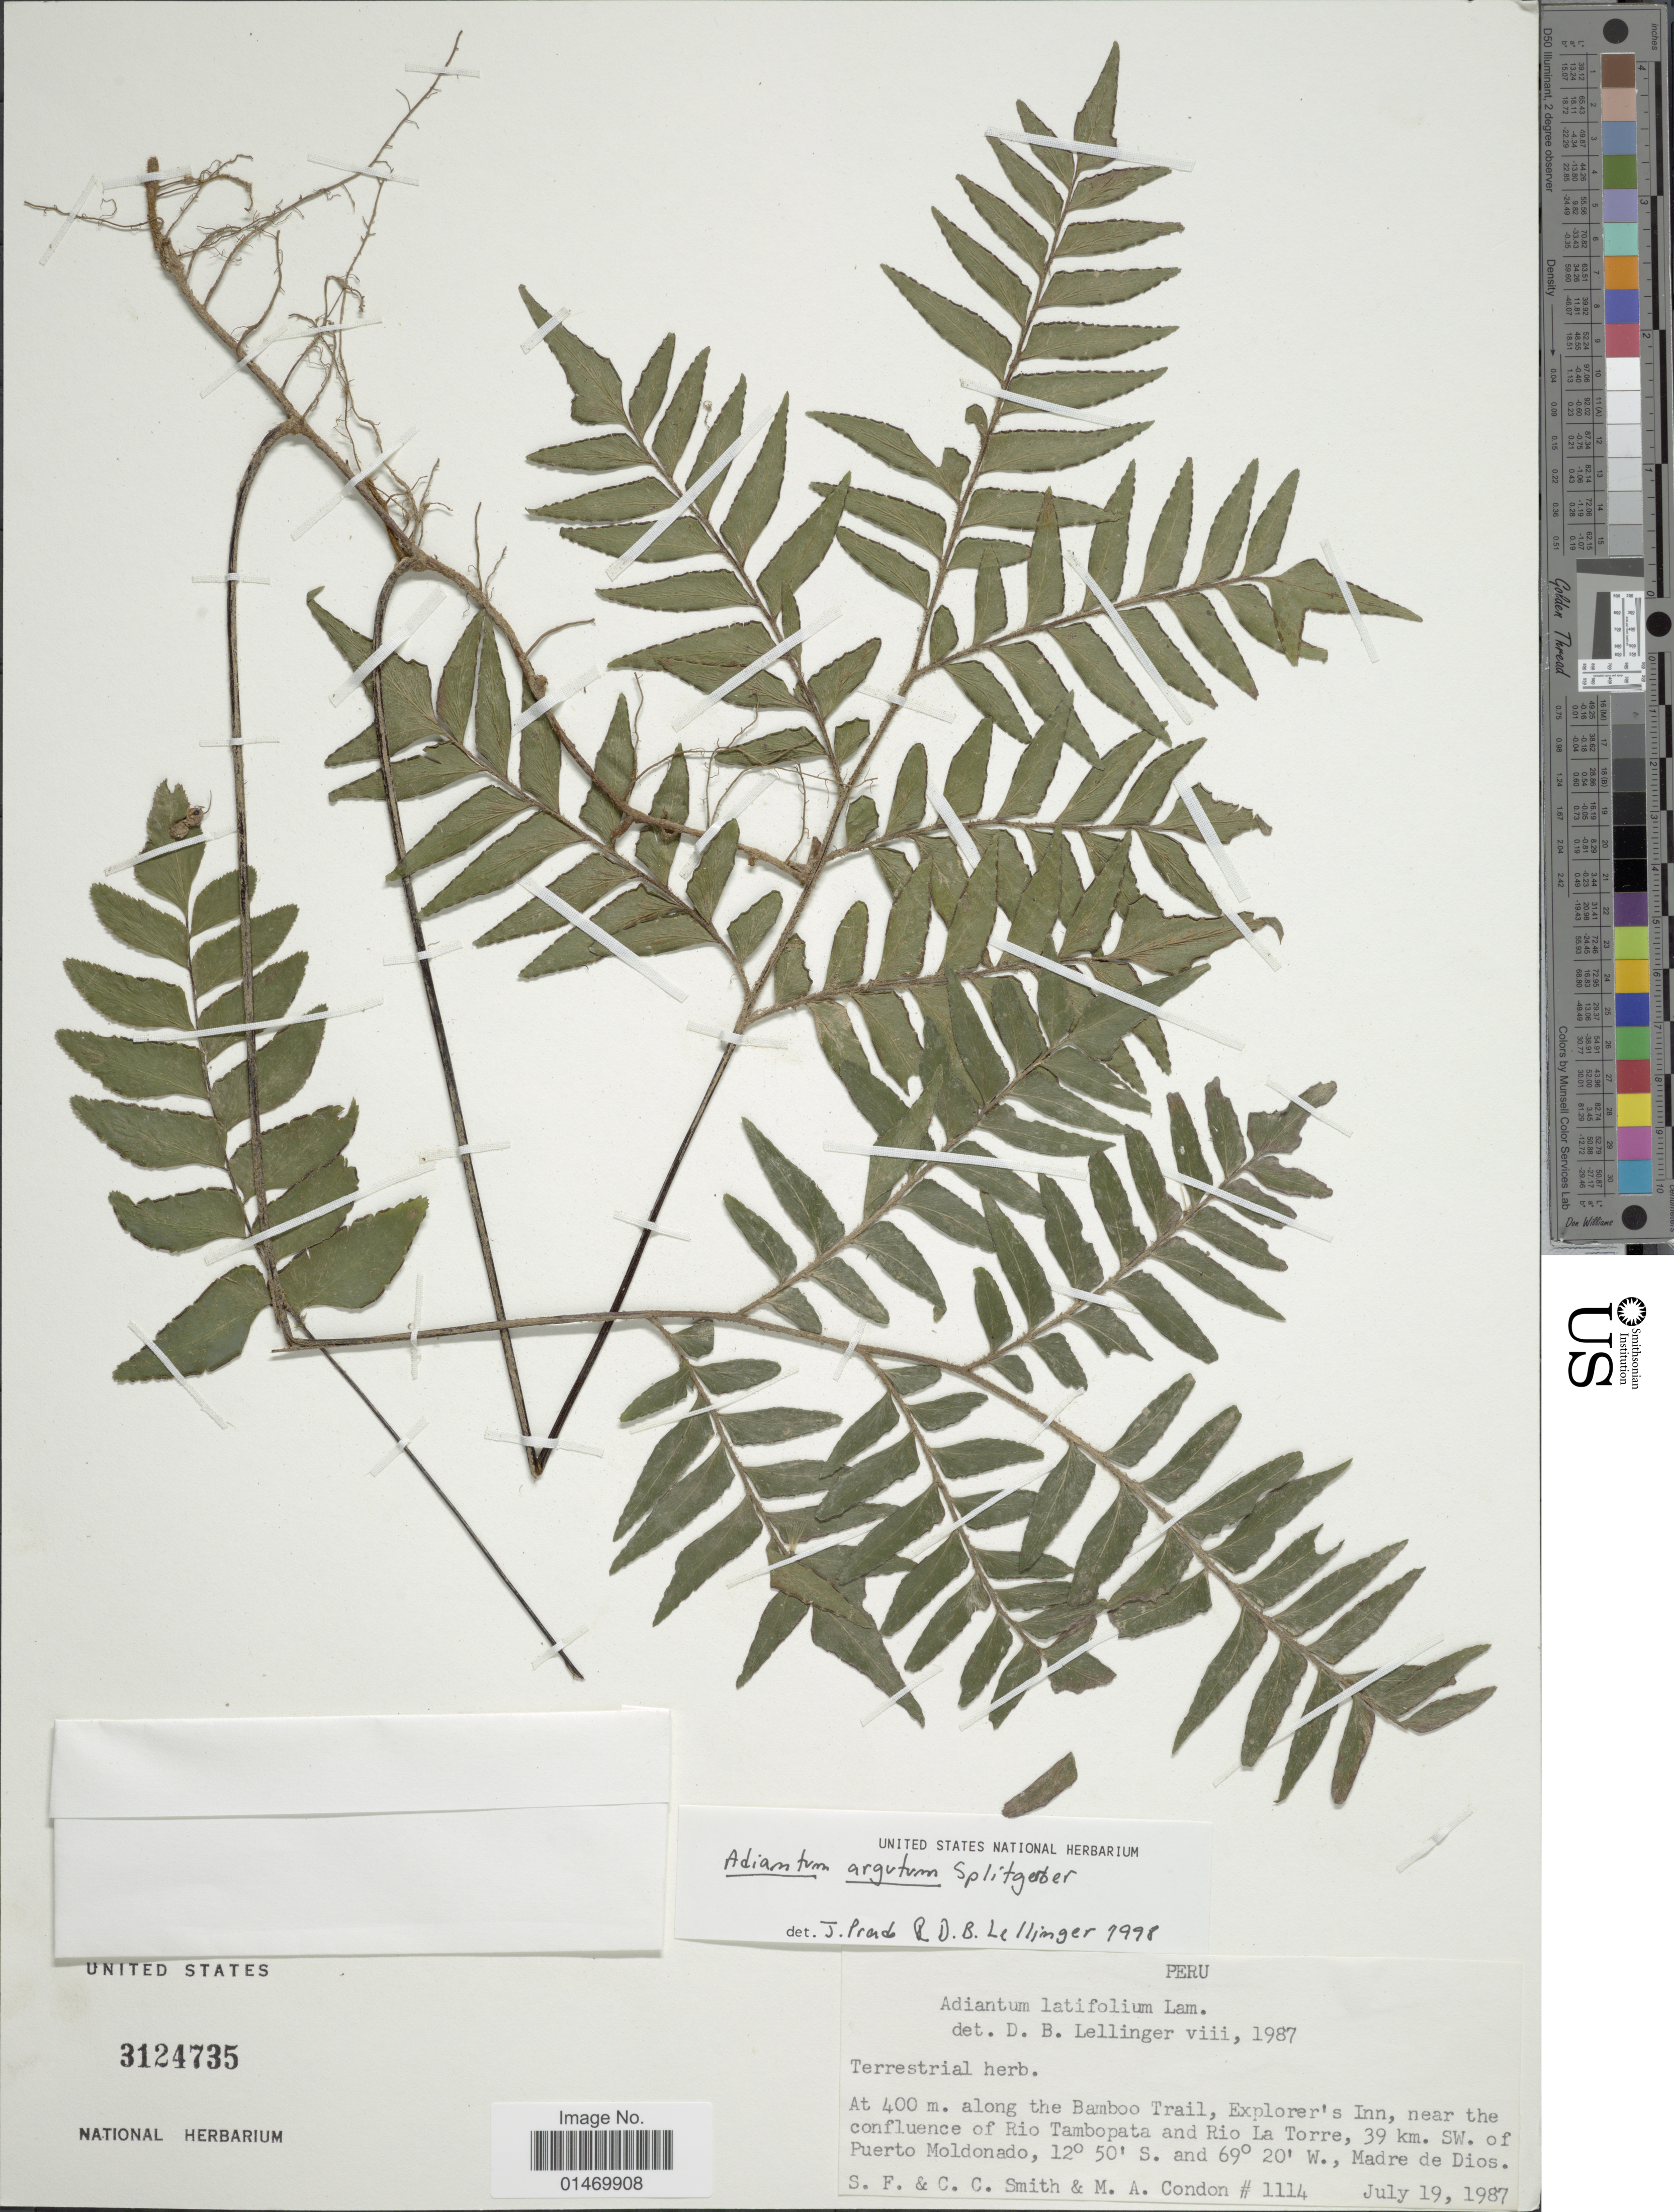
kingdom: Plantae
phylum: Tracheophyta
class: Polypodiopsida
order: Polypodiales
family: Pteridaceae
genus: Adiantum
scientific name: Adiantum argutum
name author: Splitg.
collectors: S.F. Smith, C. C. Smith & M. Condon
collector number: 1114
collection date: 1987-07-19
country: Peru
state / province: Madre de Dios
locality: Peru, along the Bamboo Trail, Explorer's Inn, near the confluence of Rio Tambopata and Rio La Torre, 39 km.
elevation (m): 400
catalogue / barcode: US 3124735